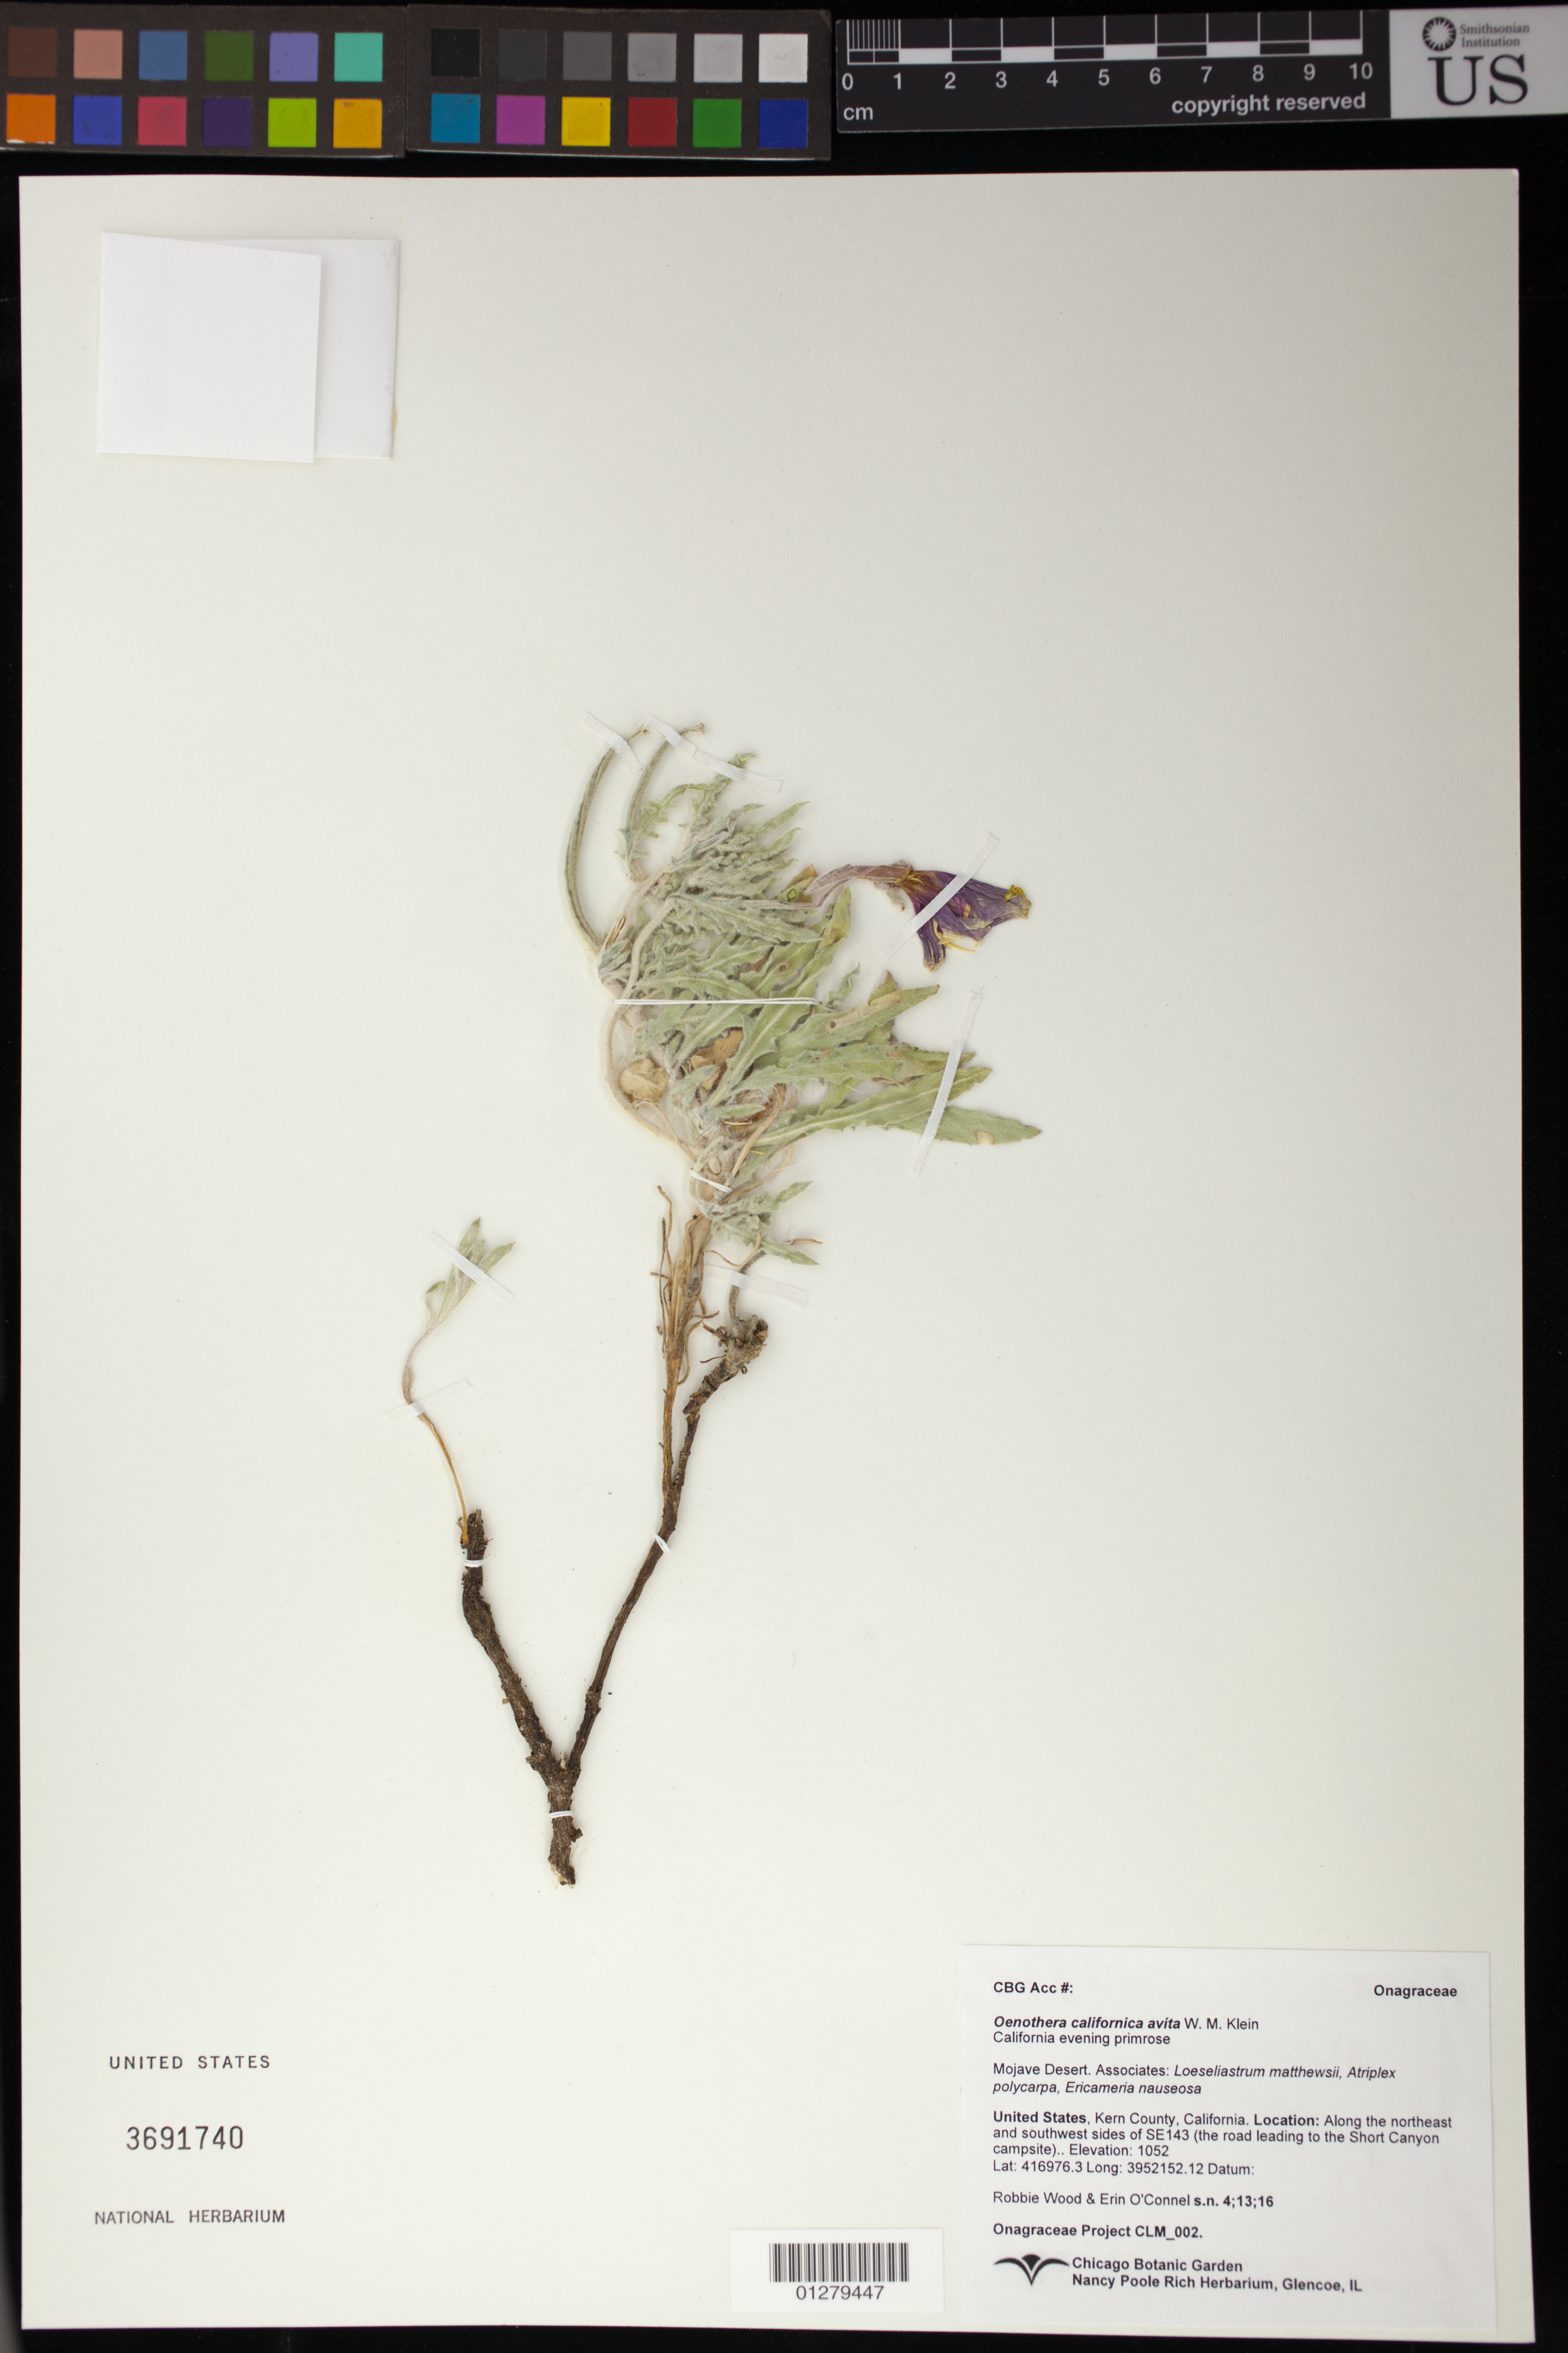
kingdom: Plantae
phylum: Tracheophyta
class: Magnoliopsida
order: Myrtales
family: Onagraceae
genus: Oenothera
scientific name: Oenothera avita subsp. avita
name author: (W.M. Klein) W.M. Klein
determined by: Wagner, W. L., (BOT), Smithsonian Institution - National Museum of Natural History (UNITED STATES)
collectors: E. O'Connell & R. Wood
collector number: CLM 002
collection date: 2016-04-13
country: United States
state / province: California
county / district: Kern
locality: Short Canyon Campsite, on either side of SE143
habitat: Desert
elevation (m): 1052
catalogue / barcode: US 3691740